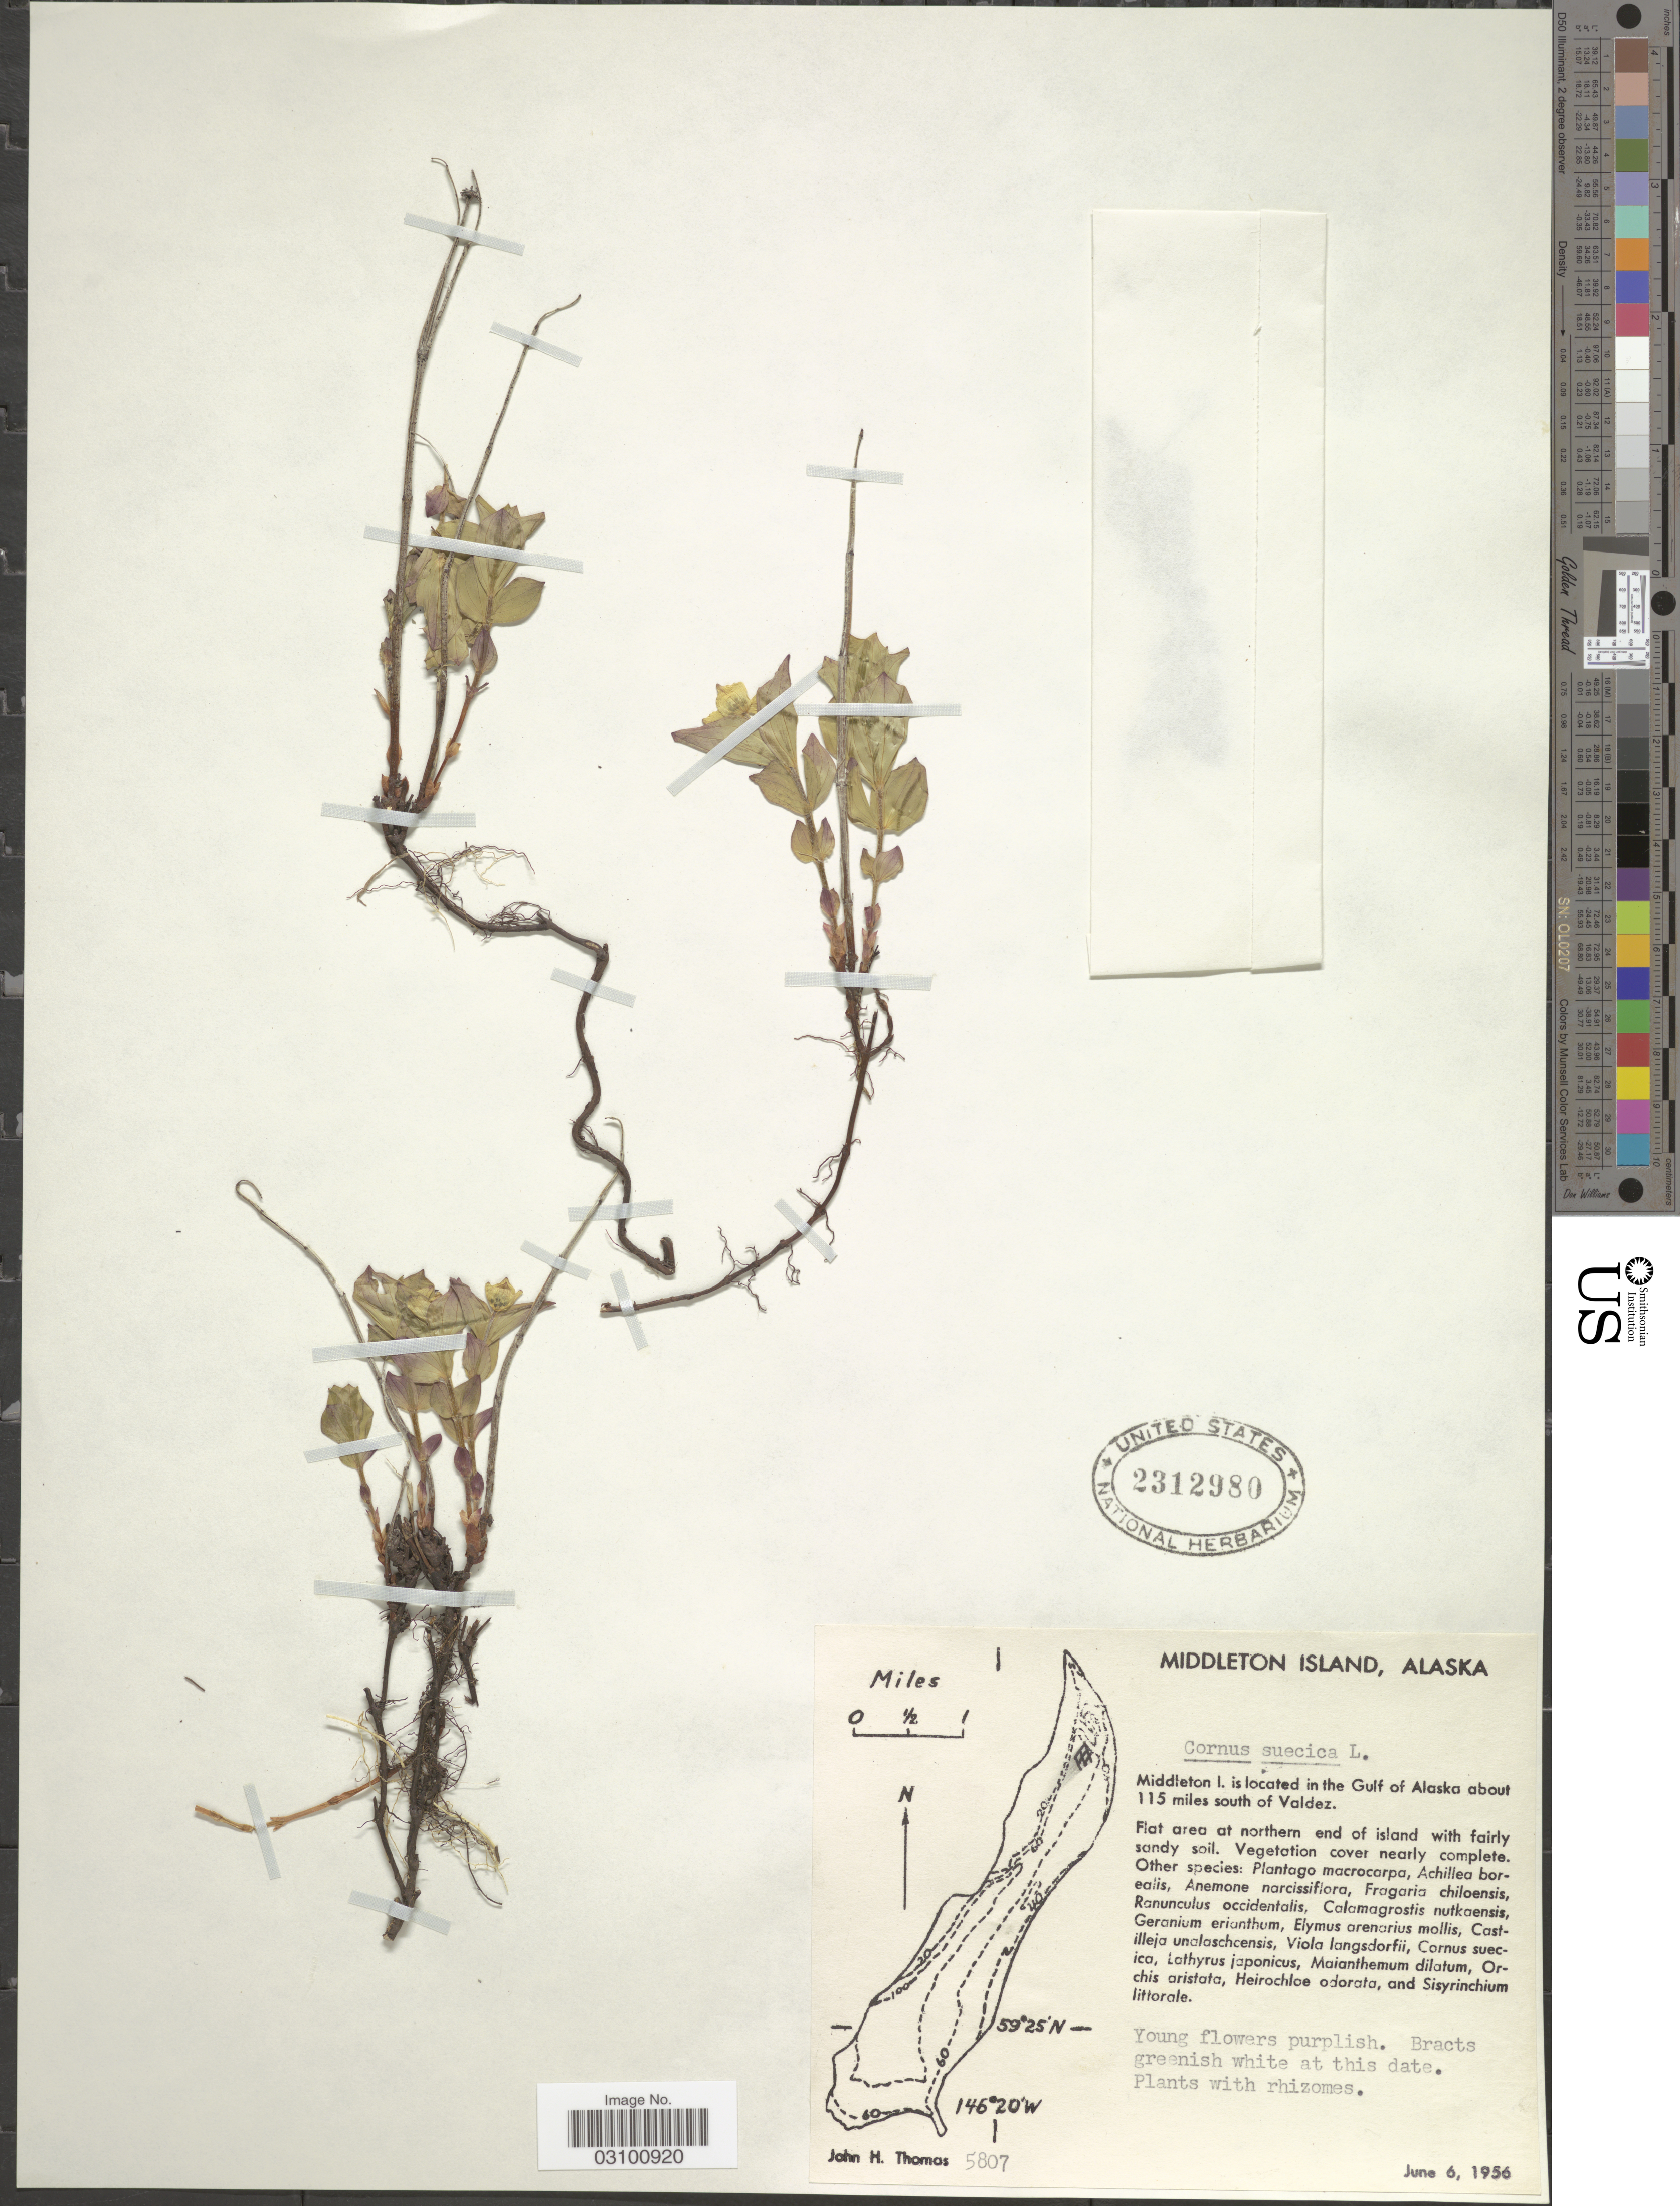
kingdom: Plantae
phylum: Tracheophyta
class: Magnoliopsida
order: Cornales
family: Cornaceae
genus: Cornus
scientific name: Cornus suecica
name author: L.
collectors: J. H. Thomas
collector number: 5807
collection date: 1956-06-06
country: United States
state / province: Alaska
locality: Middleton Island. Middleton I. is located in the Gulf of Alaska about 115 miles south of Valdez.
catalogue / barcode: US 2312980